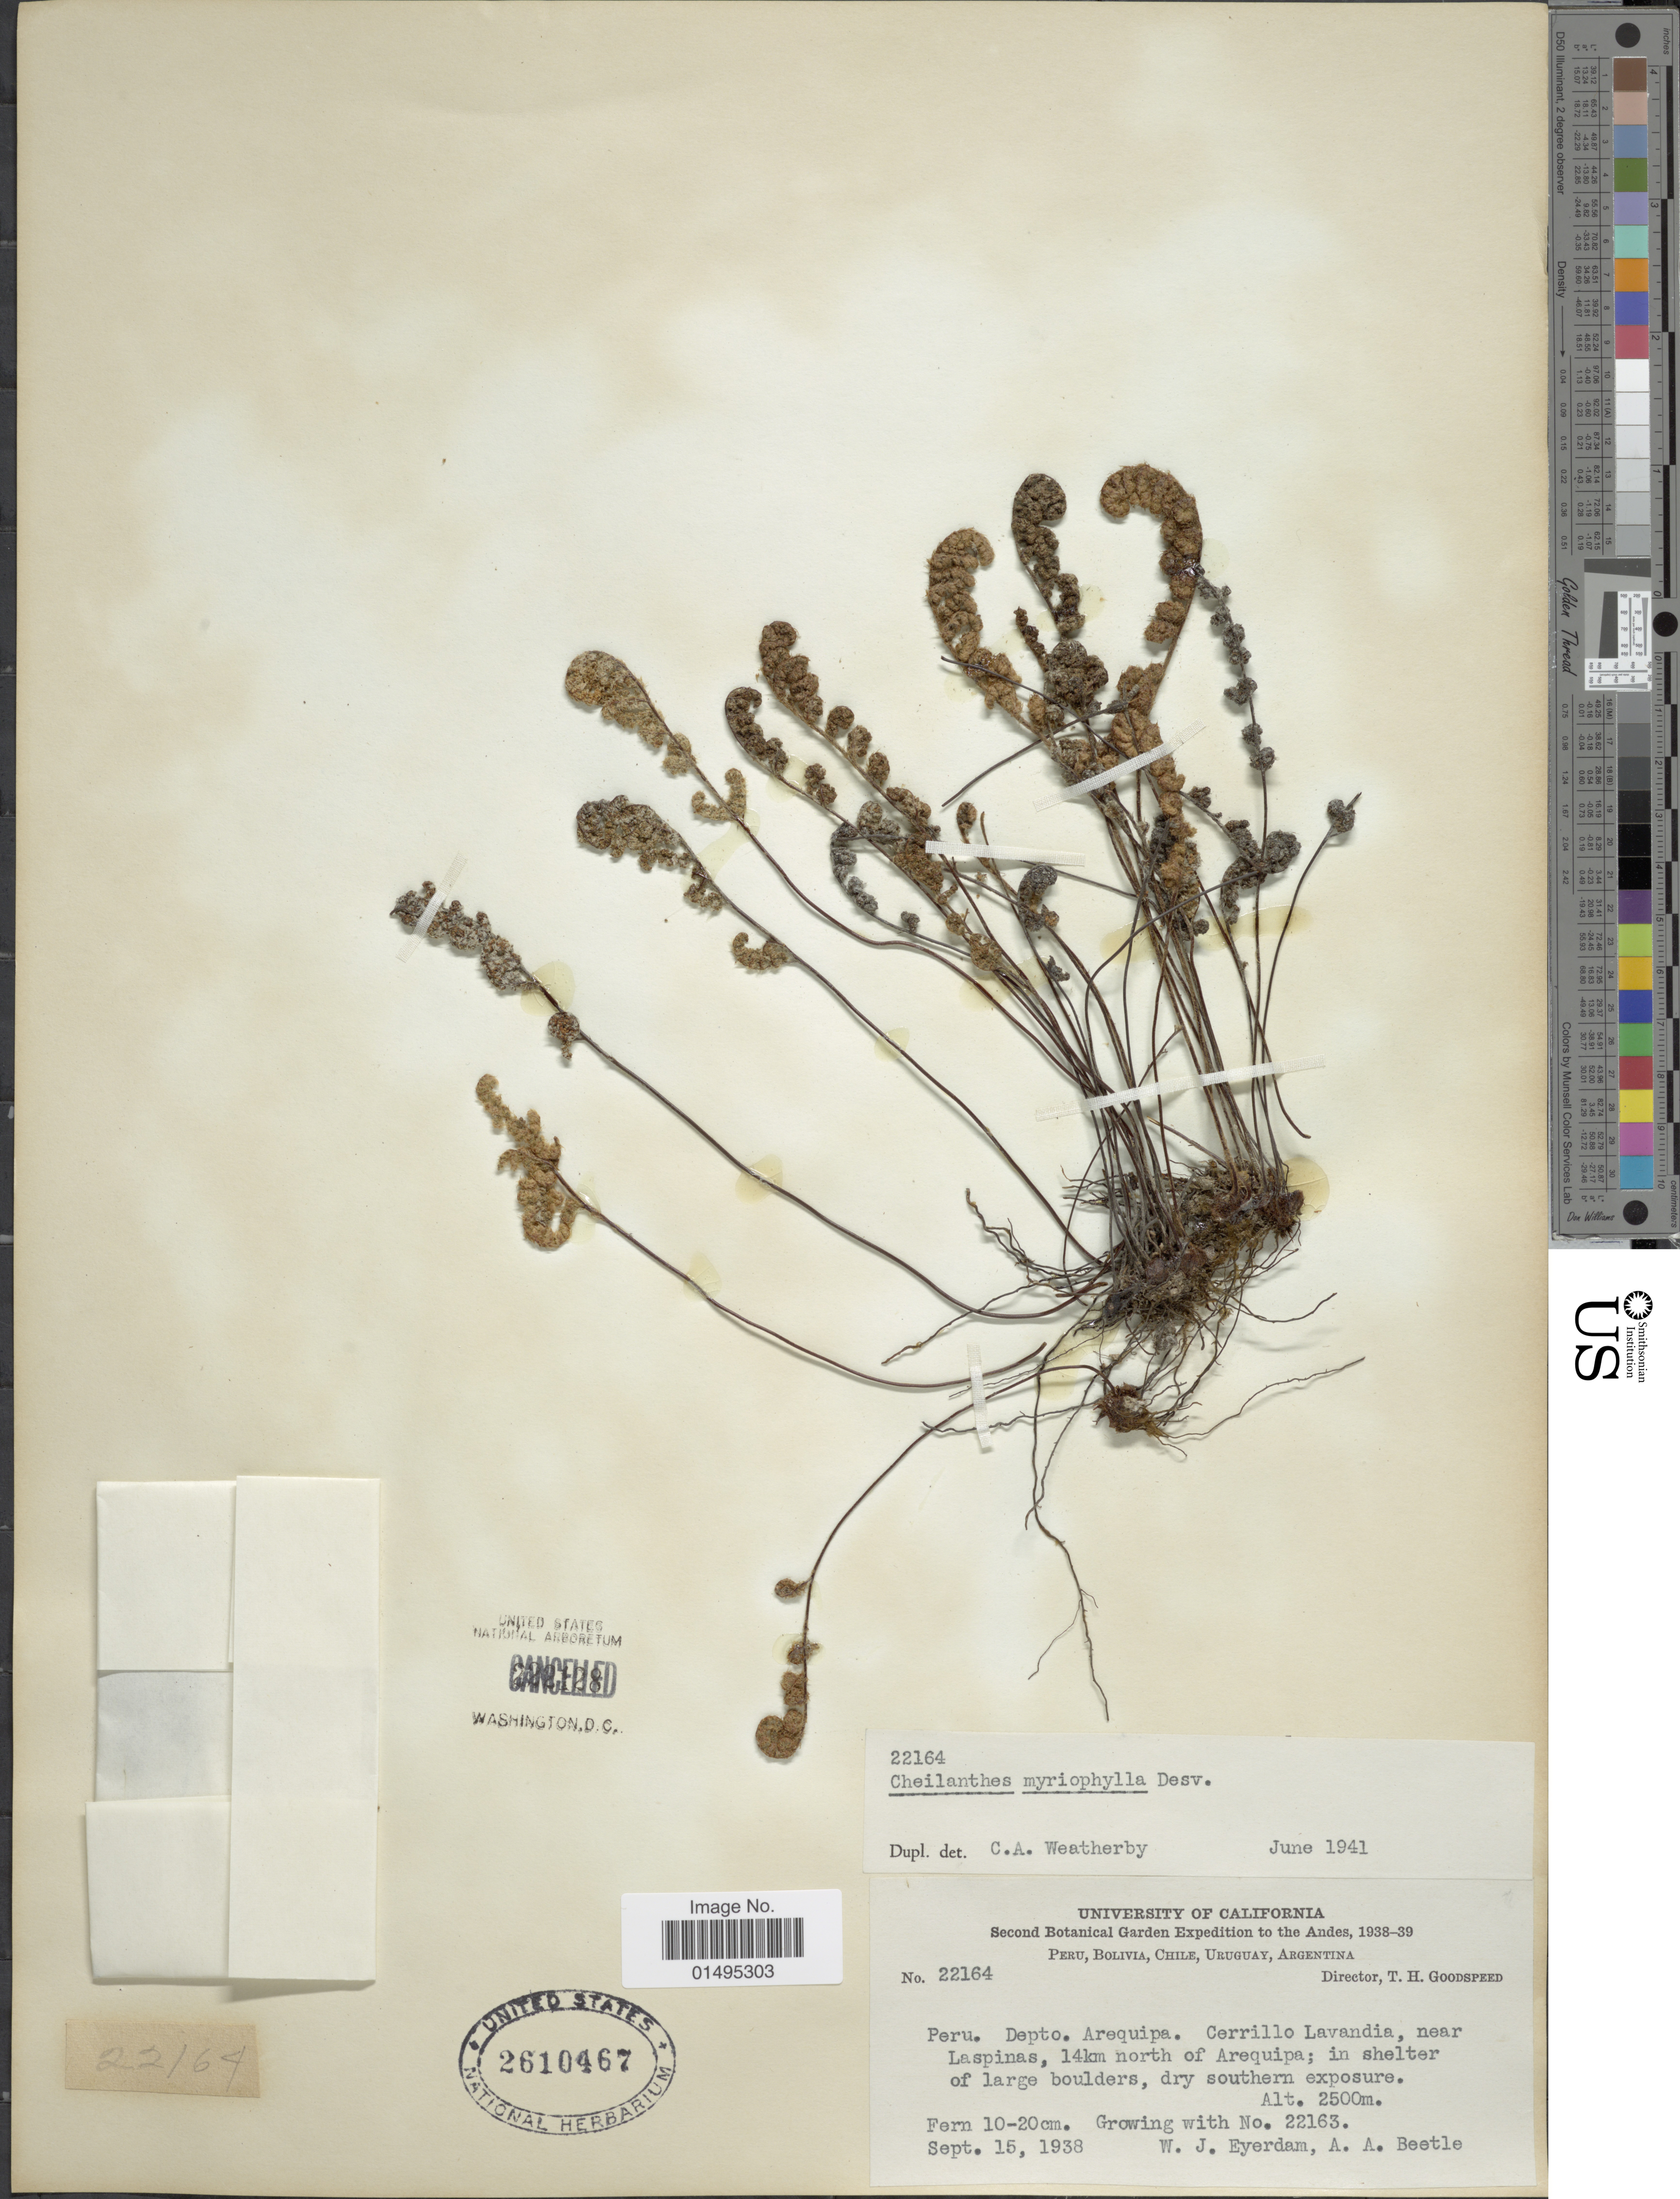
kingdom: Plantae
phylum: Tracheophyta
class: Polypodiopsida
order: Polypodiales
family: Pteridaceae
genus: Myriopteris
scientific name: Myriopteris myriophylla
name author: (Desv.) J. Sm.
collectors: W. J. Eyerdam & A. A. Beetle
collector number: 22164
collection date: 1938-09-15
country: Peru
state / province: Arequipa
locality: Peru. Depto. Arequipa. Cerrillo Lavandia, near Laspinas, 14 km north of Arequipa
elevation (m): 2500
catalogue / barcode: US 2610467